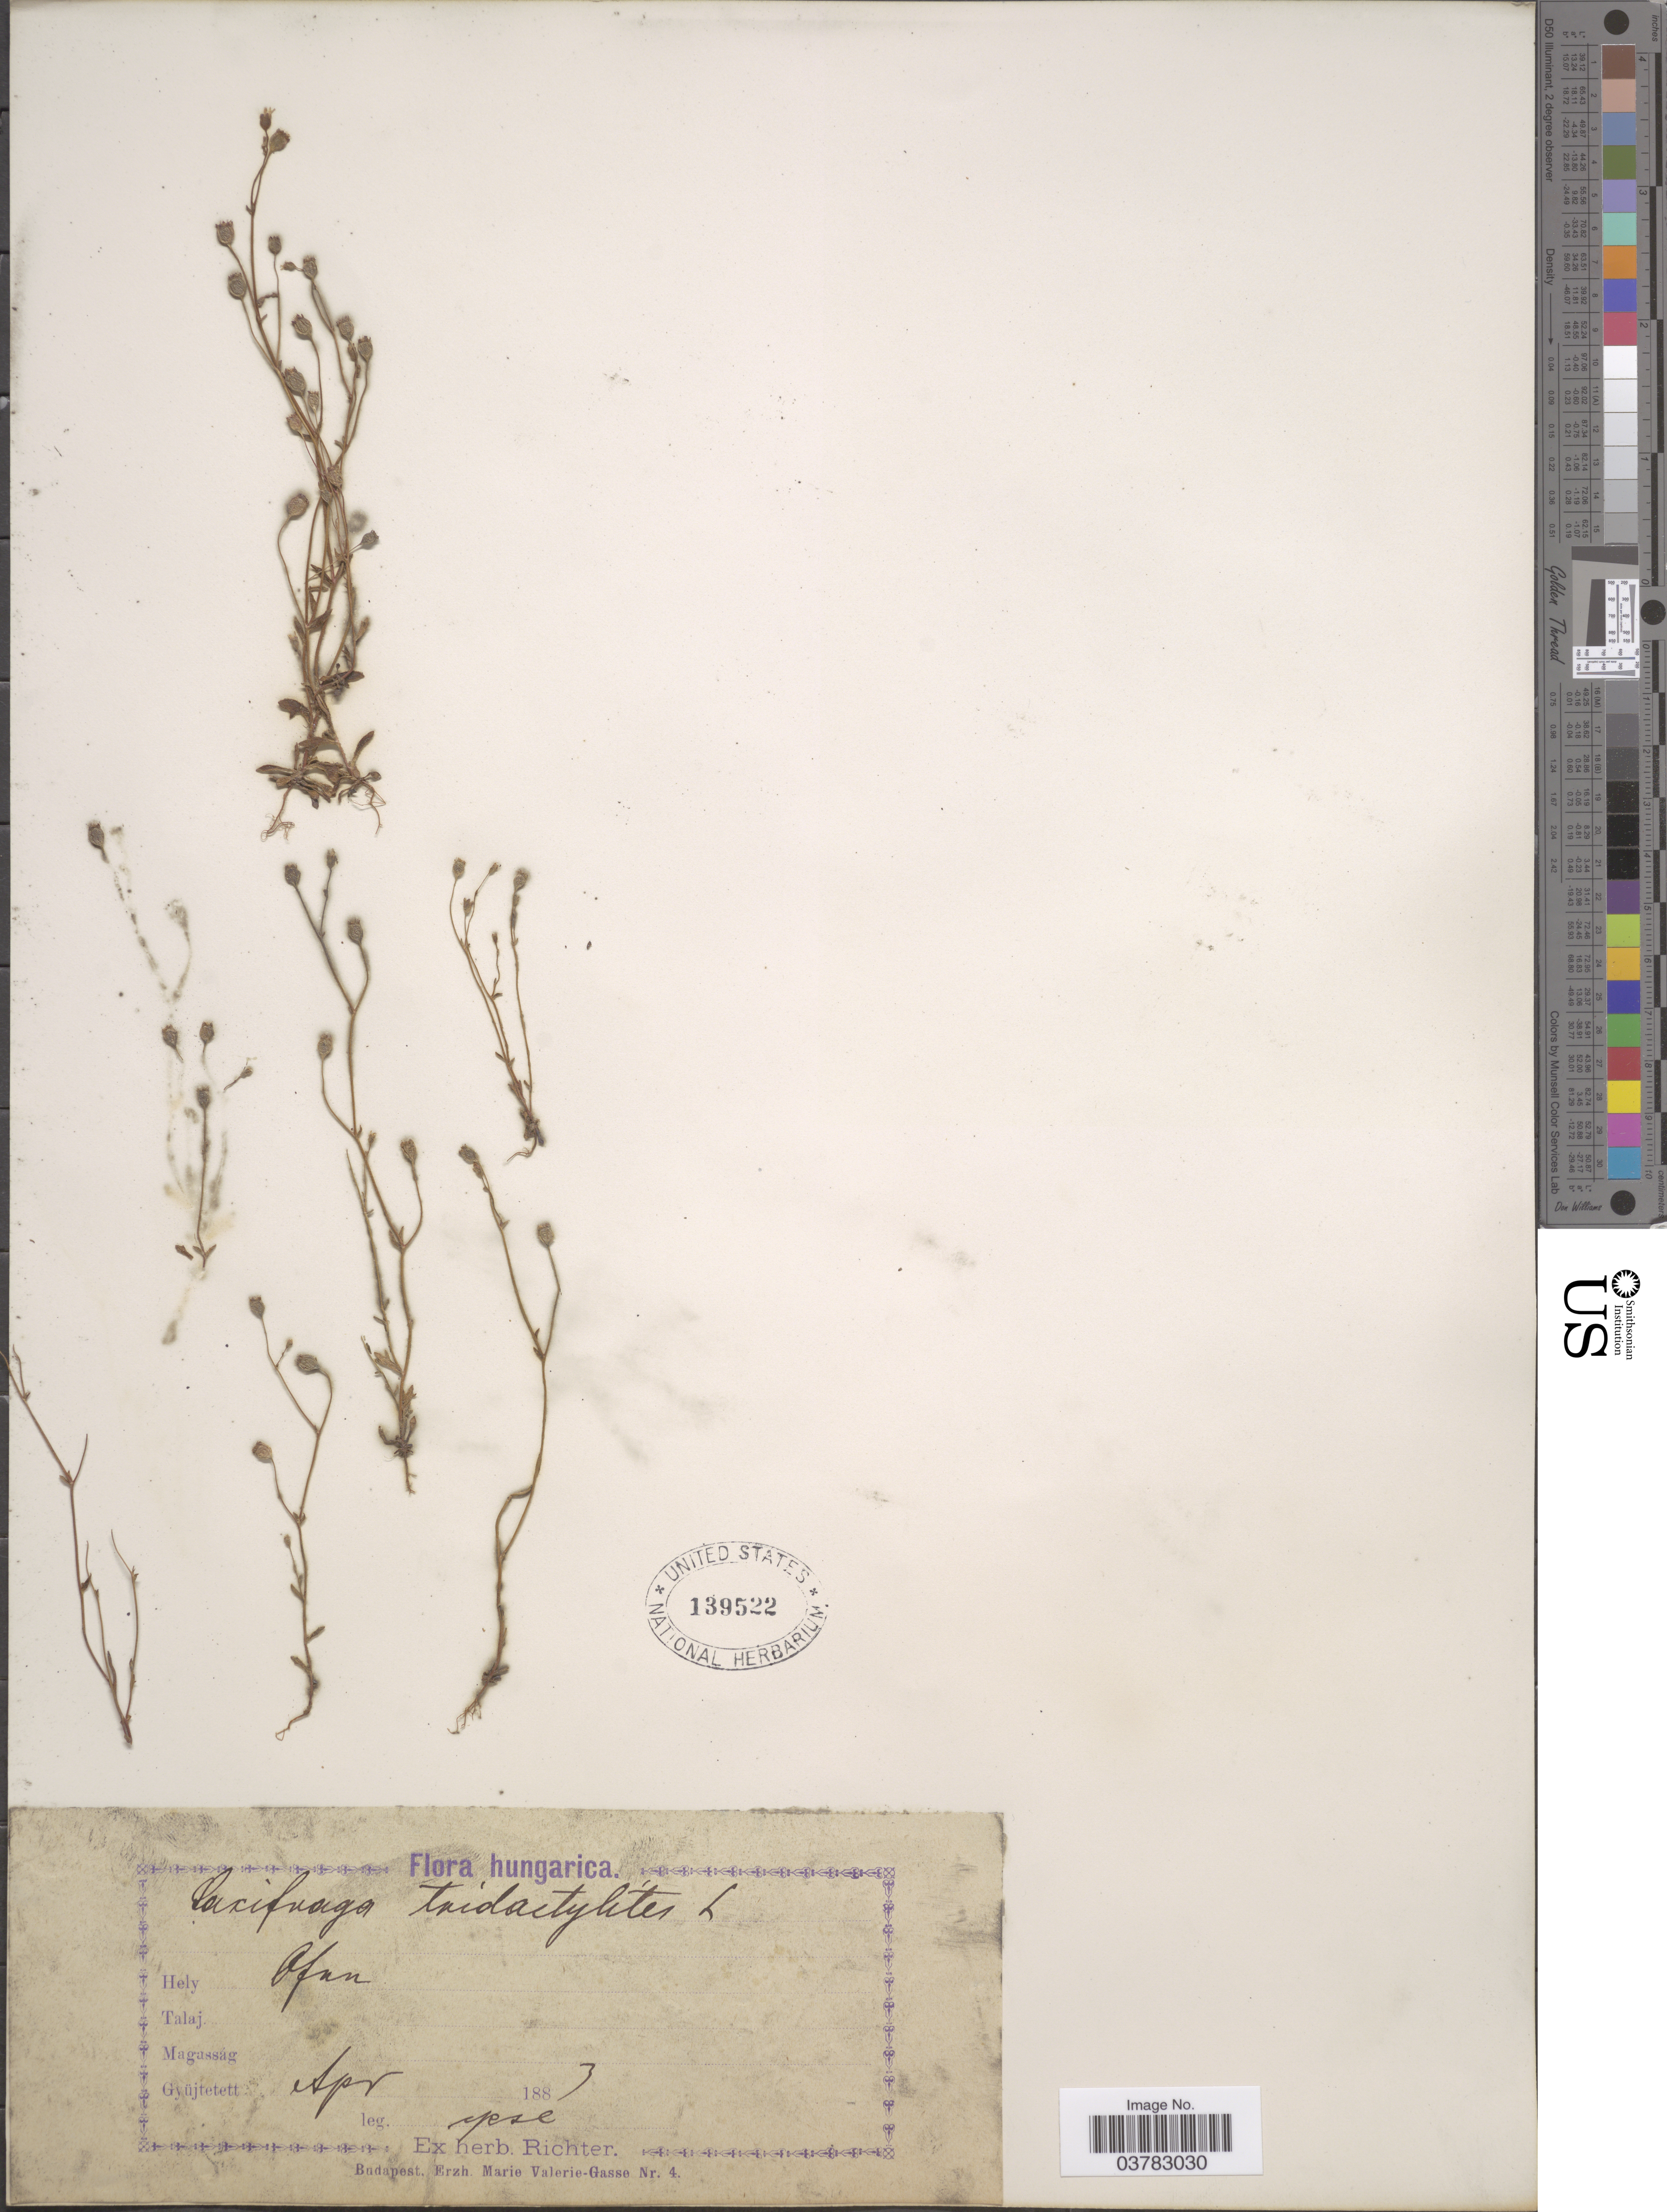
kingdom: Plantae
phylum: Tracheophyta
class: Magnoliopsida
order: Saxifragales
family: Saxifragaceae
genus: Saxifraga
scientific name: Saxifraga tridactylites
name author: L.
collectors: -- Richter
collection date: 1883-04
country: Hungary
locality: Hungarica. Ofen.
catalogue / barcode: US 139522